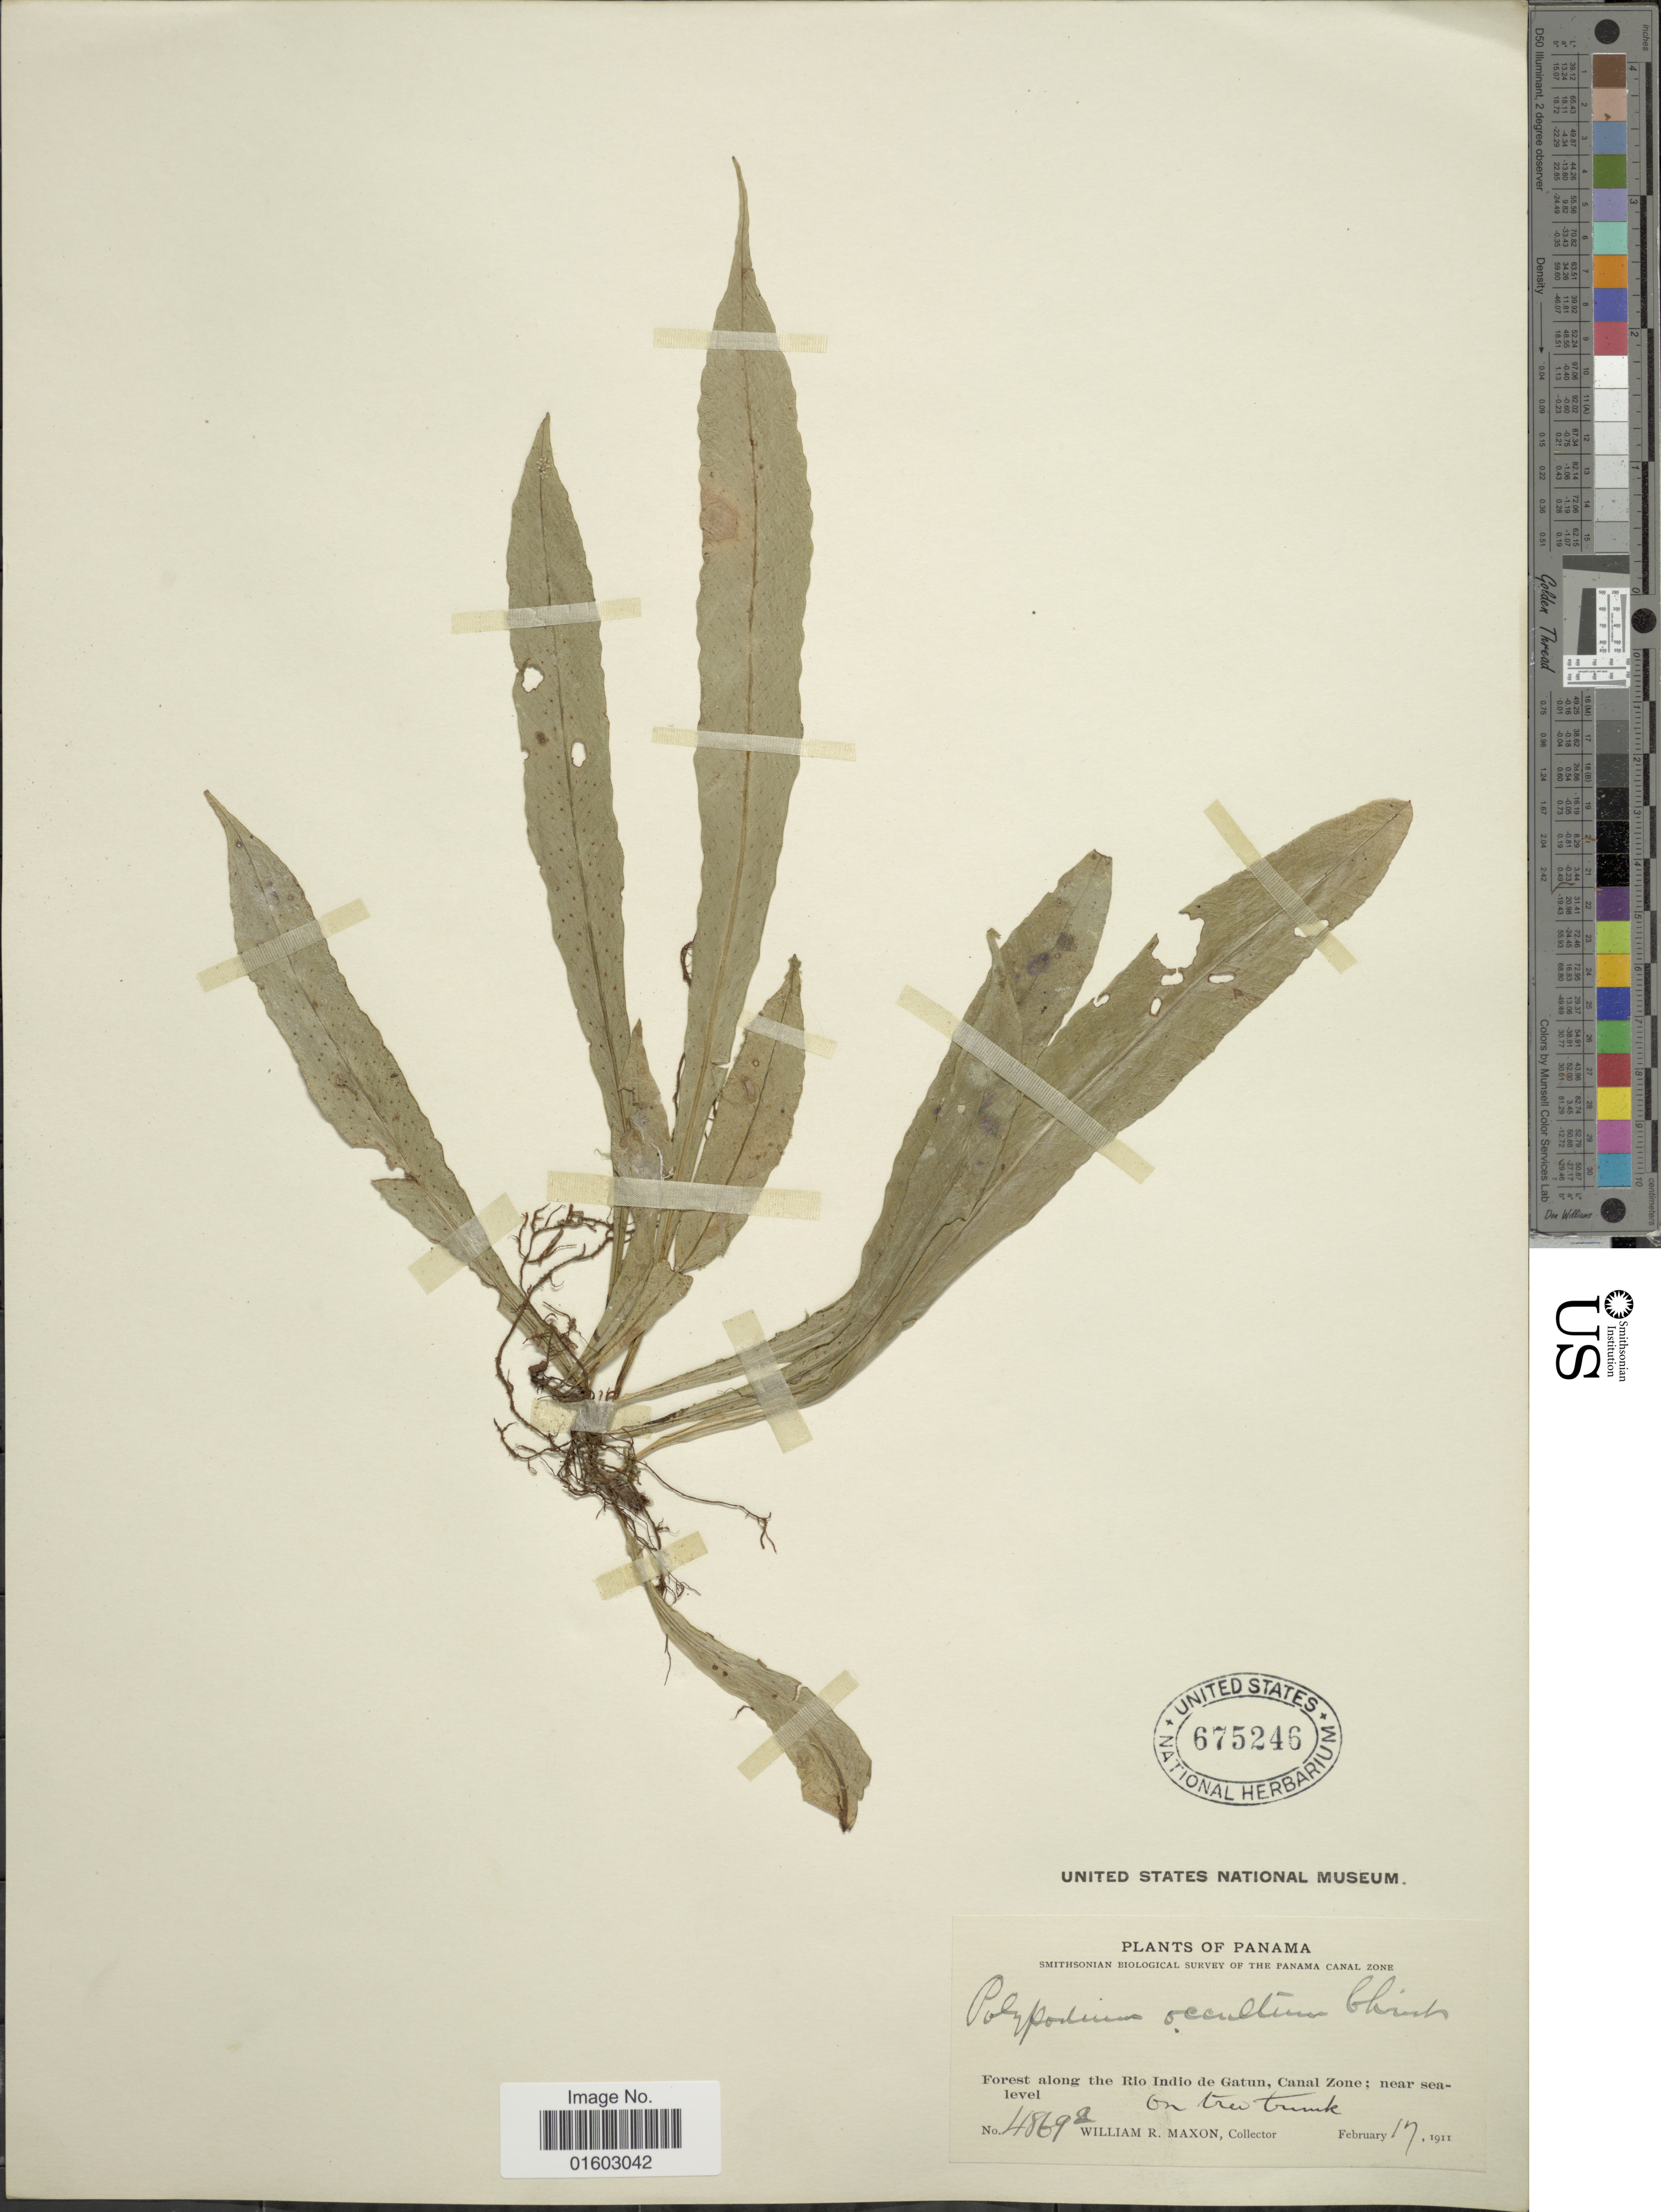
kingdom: Plantae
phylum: Tracheophyta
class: Polypodiopsida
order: Polypodiales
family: Polypodiaceae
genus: Campyloneurum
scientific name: Campyloneurum occultum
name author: (Christ) M. Mey. ex Lellinger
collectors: W. R. Maxon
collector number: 4869a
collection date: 1911-02-17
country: Panama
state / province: Colón / Panamá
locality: Forest along the Rio Indio de Gatun, Canal Zone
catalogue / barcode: US 675246